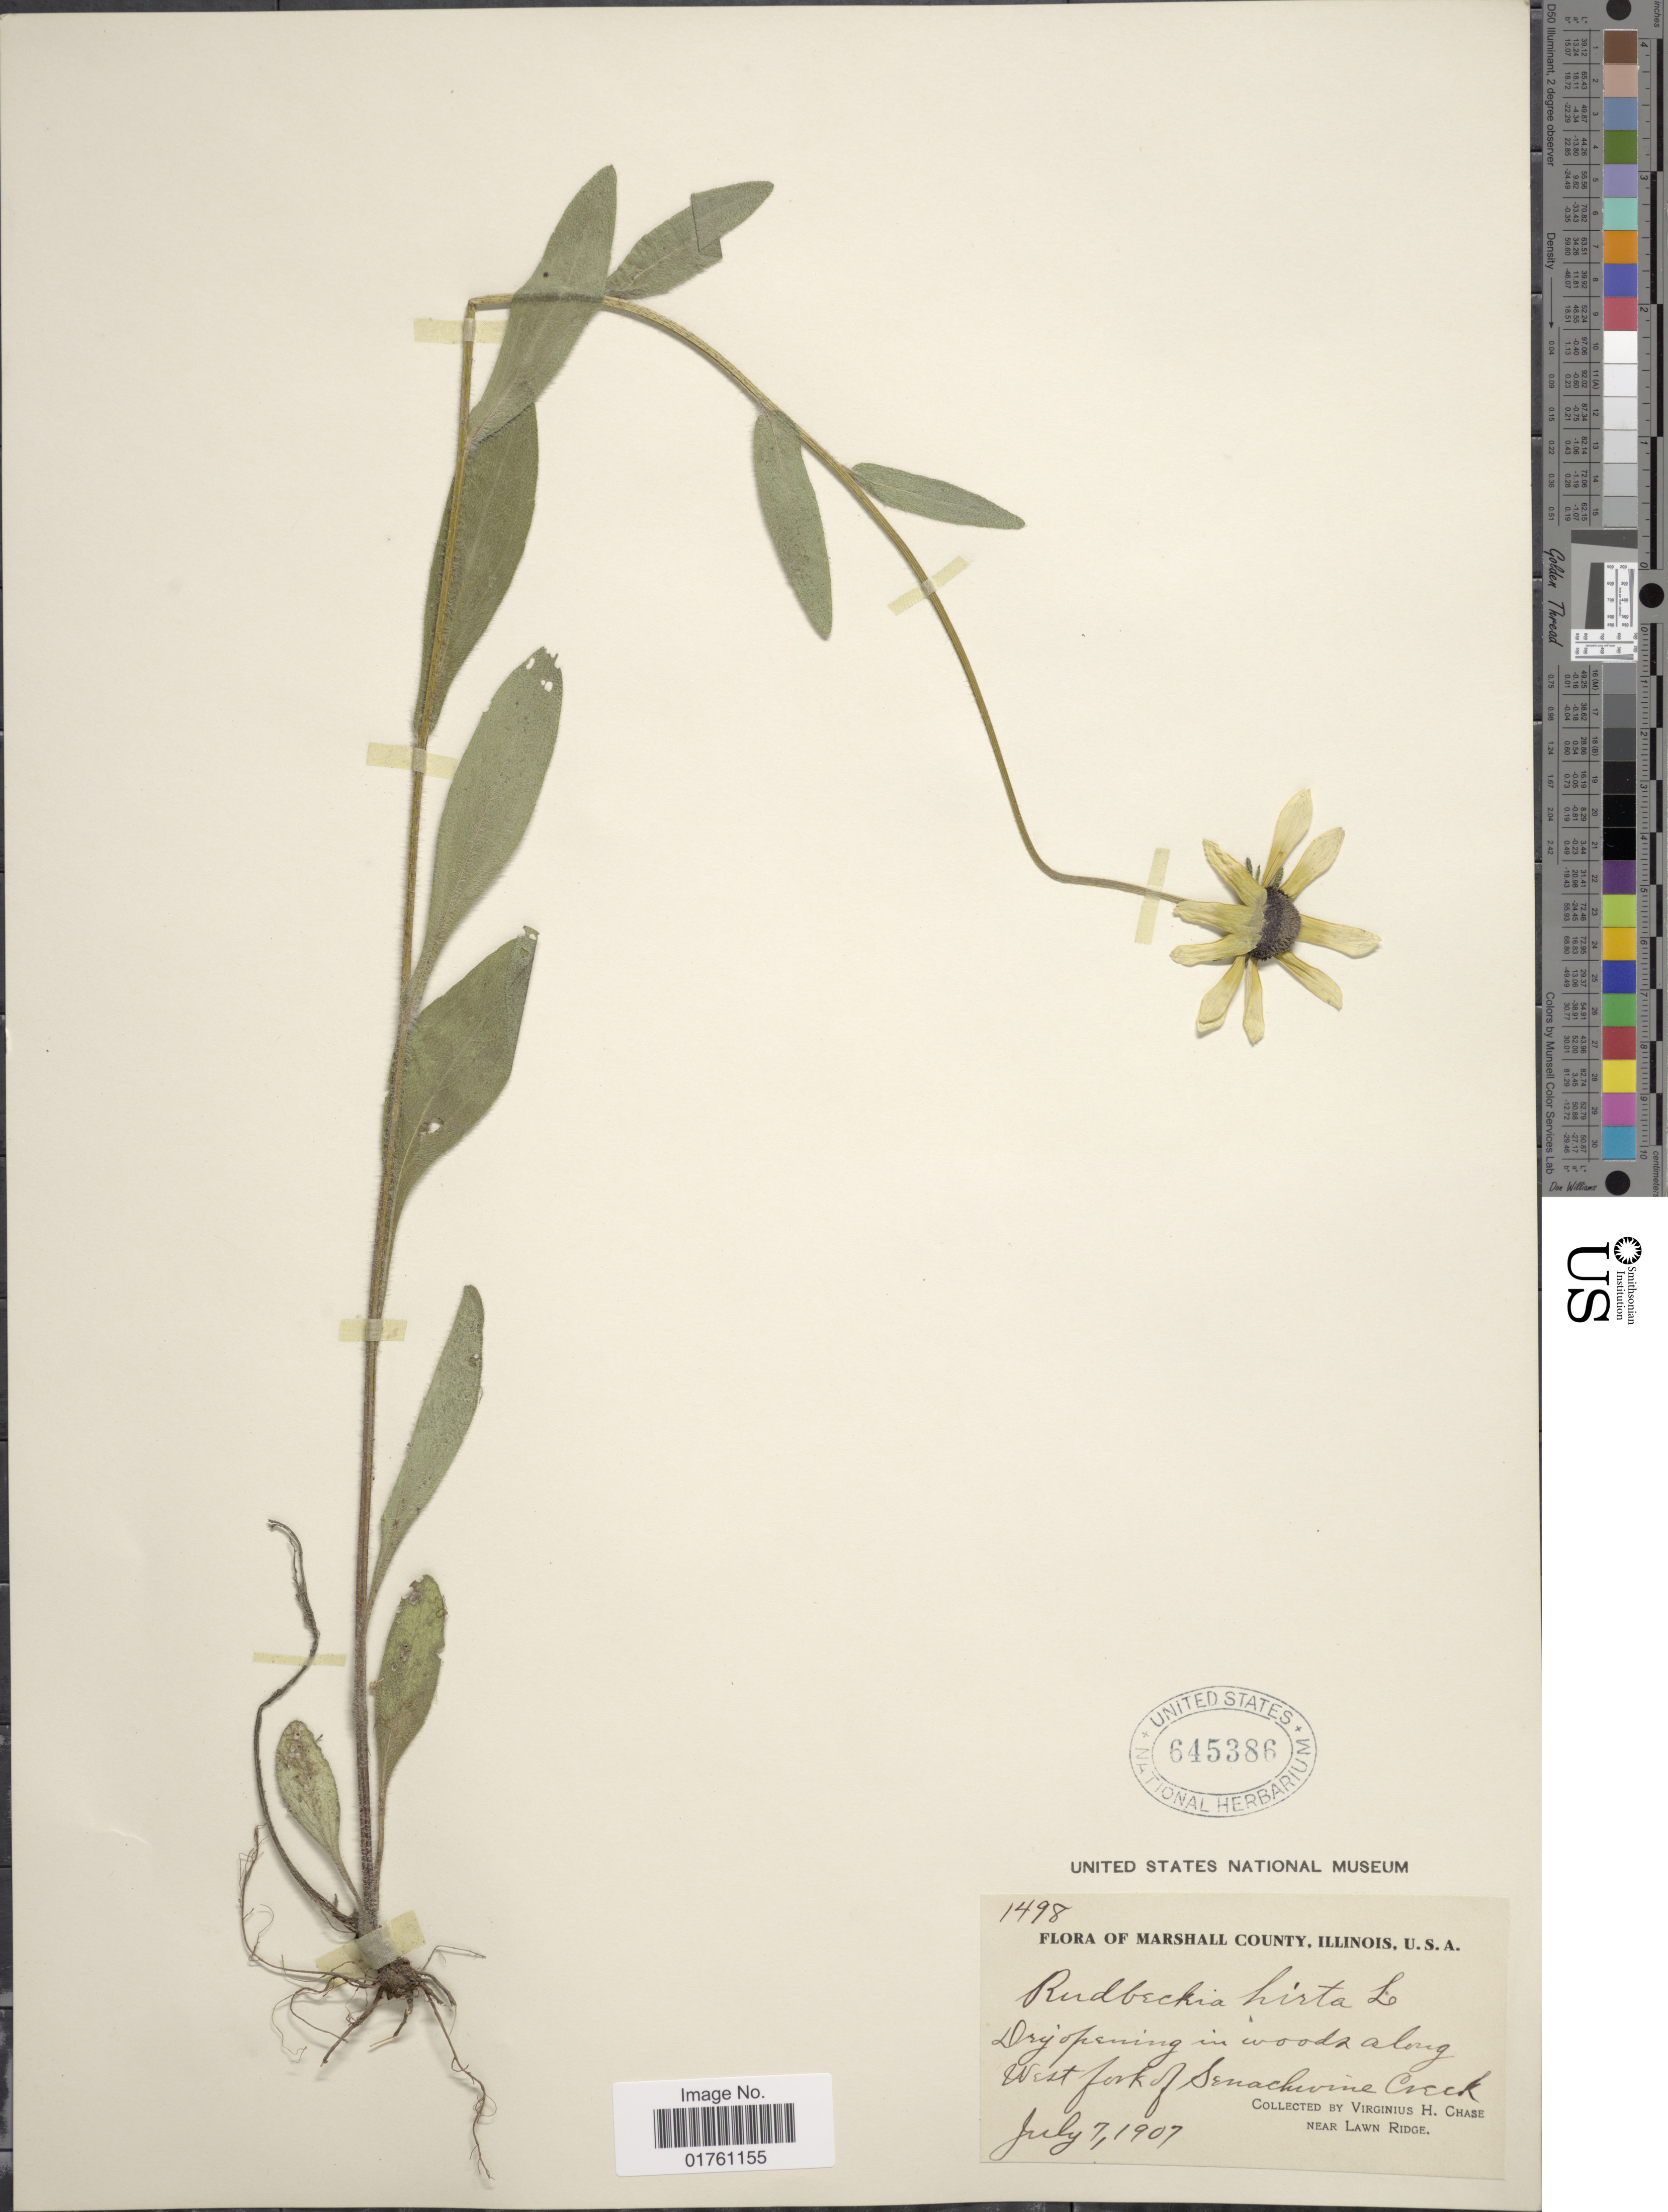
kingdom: Plantae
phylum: Tracheophyta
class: Magnoliopsida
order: Asterales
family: Asteraceae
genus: Rudbeckia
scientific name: Rudbeckia hirta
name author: L.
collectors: V. H. Chase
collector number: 1498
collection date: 1907-07-07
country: United States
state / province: Illinois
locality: Marshall County, Dry opening in woods along West fork of Senachive Creek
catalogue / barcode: US 645386